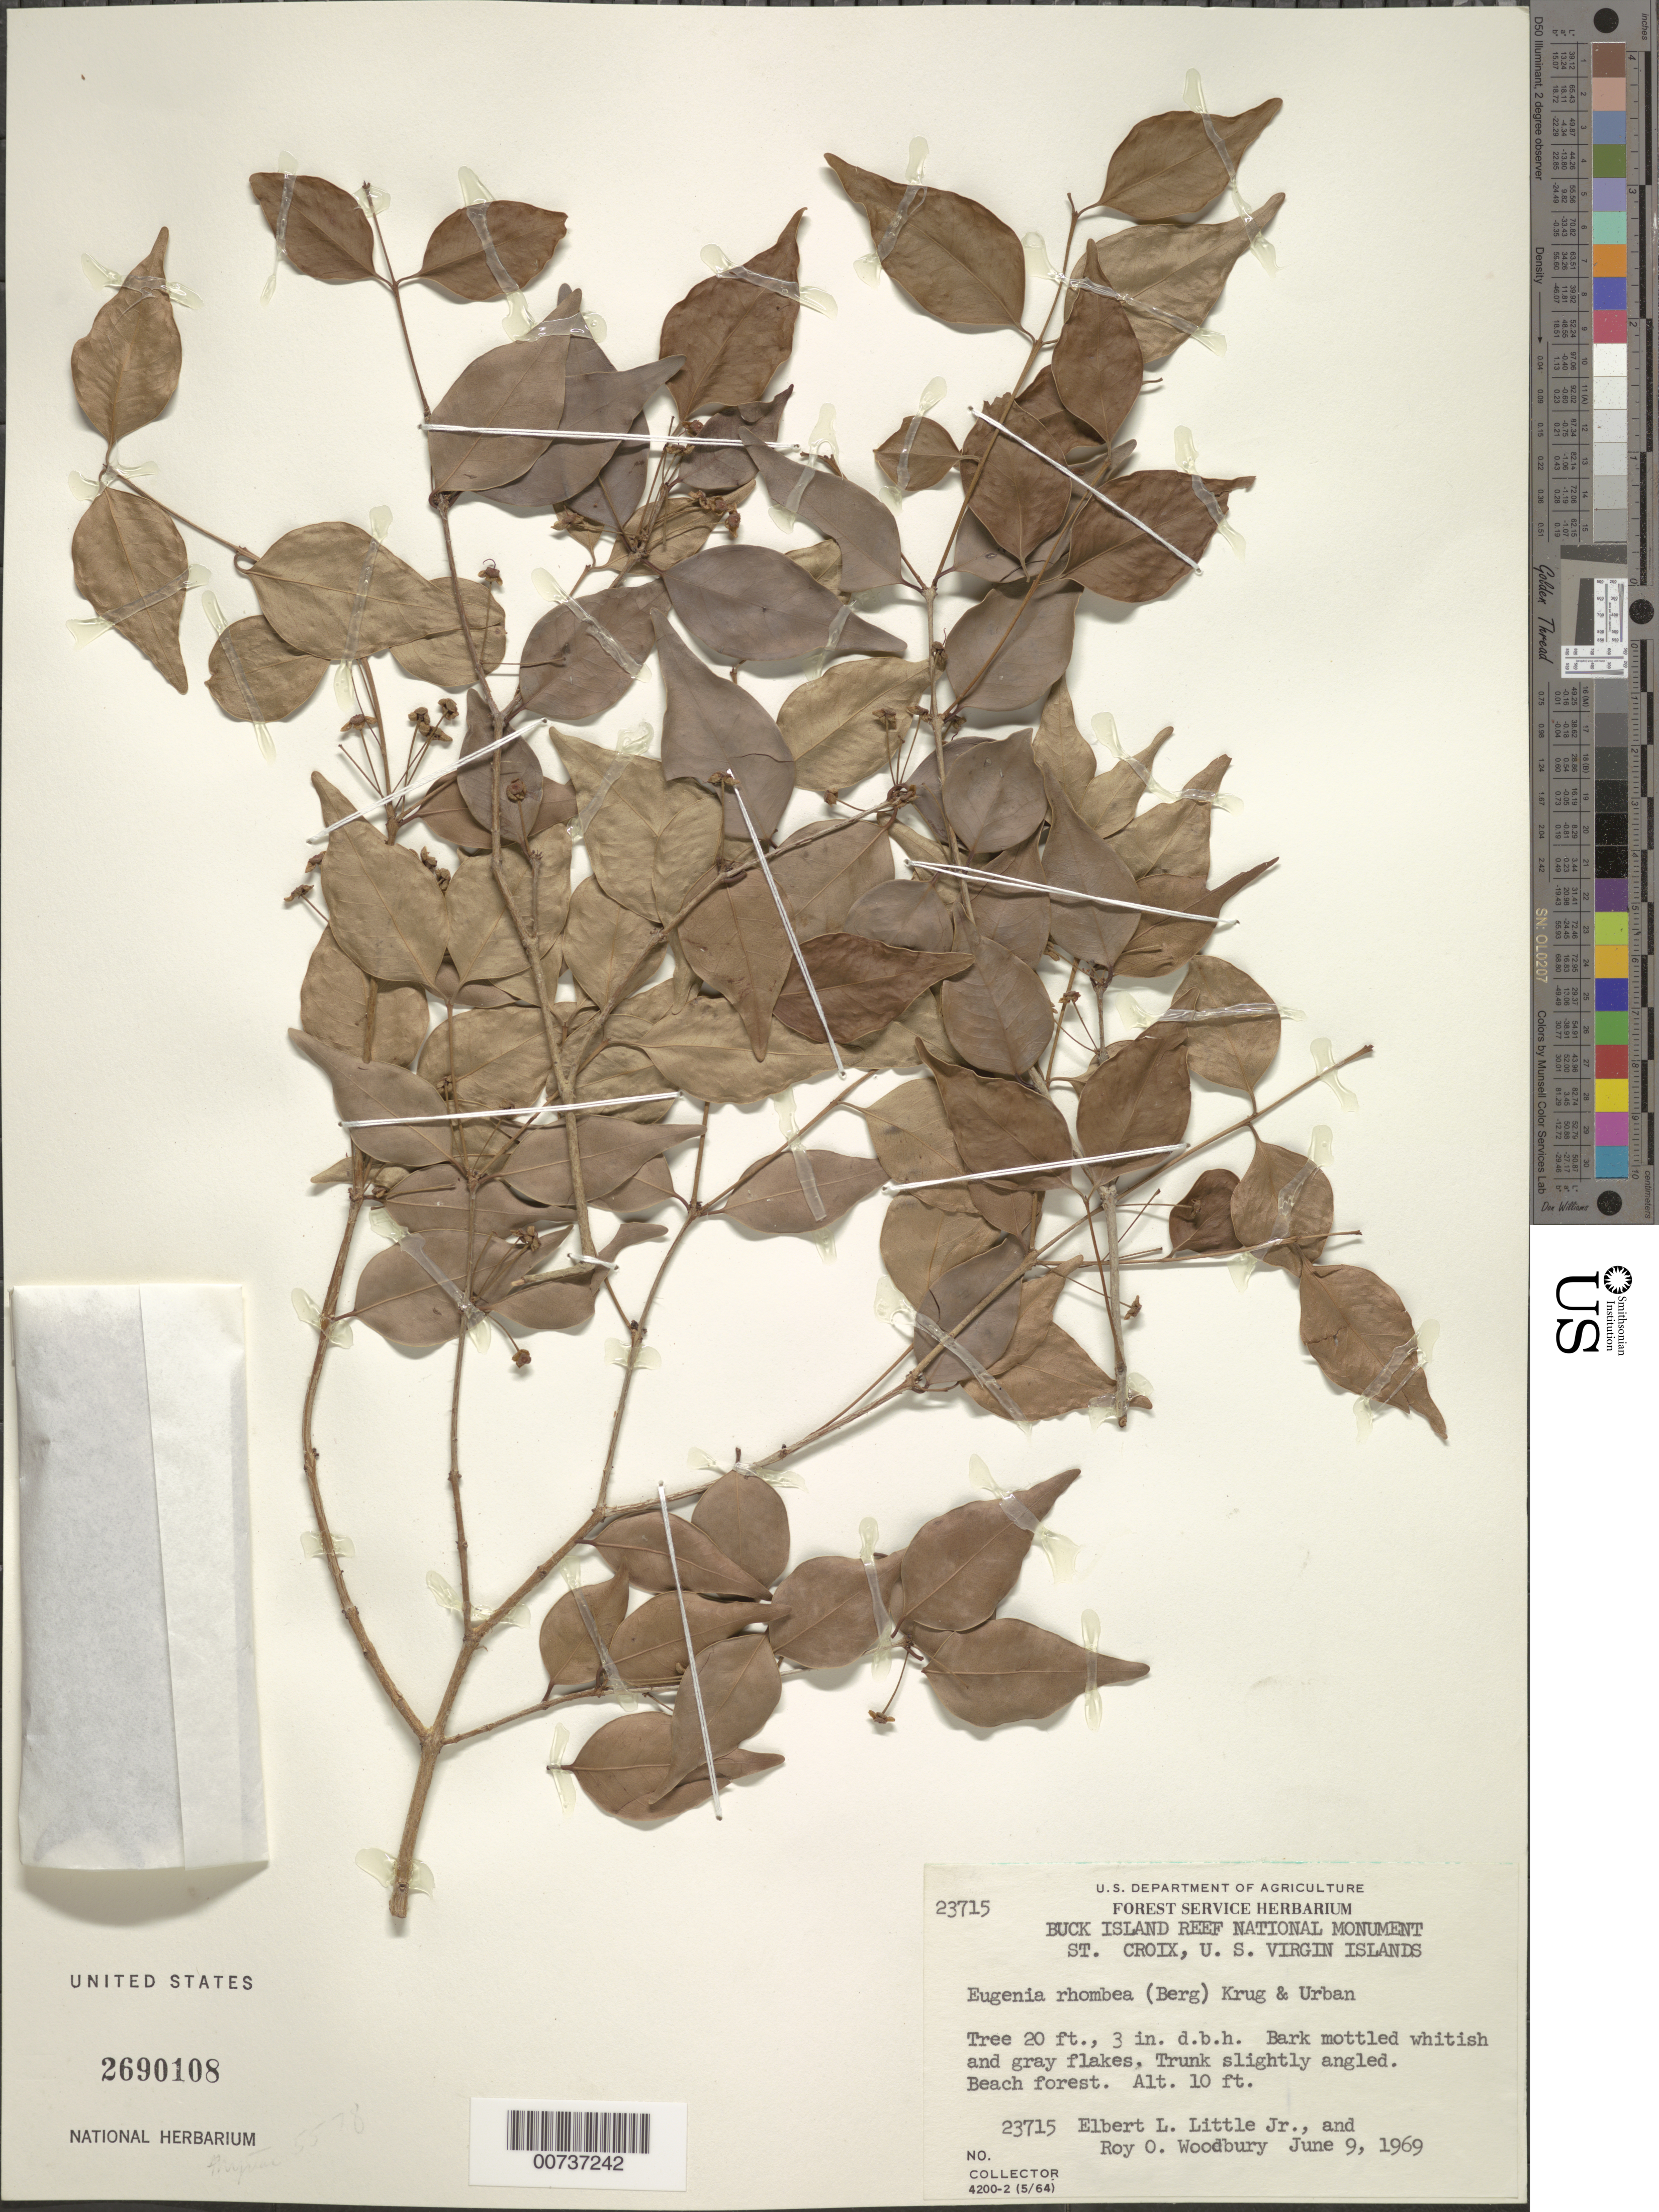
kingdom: Plantae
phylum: Tracheophyta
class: Magnoliopsida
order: Myrtales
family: Myrtaceae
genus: Eugenia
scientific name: Eugenia rhombea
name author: (O. Berg) Krug & Urb.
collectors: E. L. Little & R. O. Woodbury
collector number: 23715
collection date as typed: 09 Jun 1969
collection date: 1969-06-09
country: U.S. Virgin Islands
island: St. Croix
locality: Beach forest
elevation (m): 3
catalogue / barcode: US 2690108